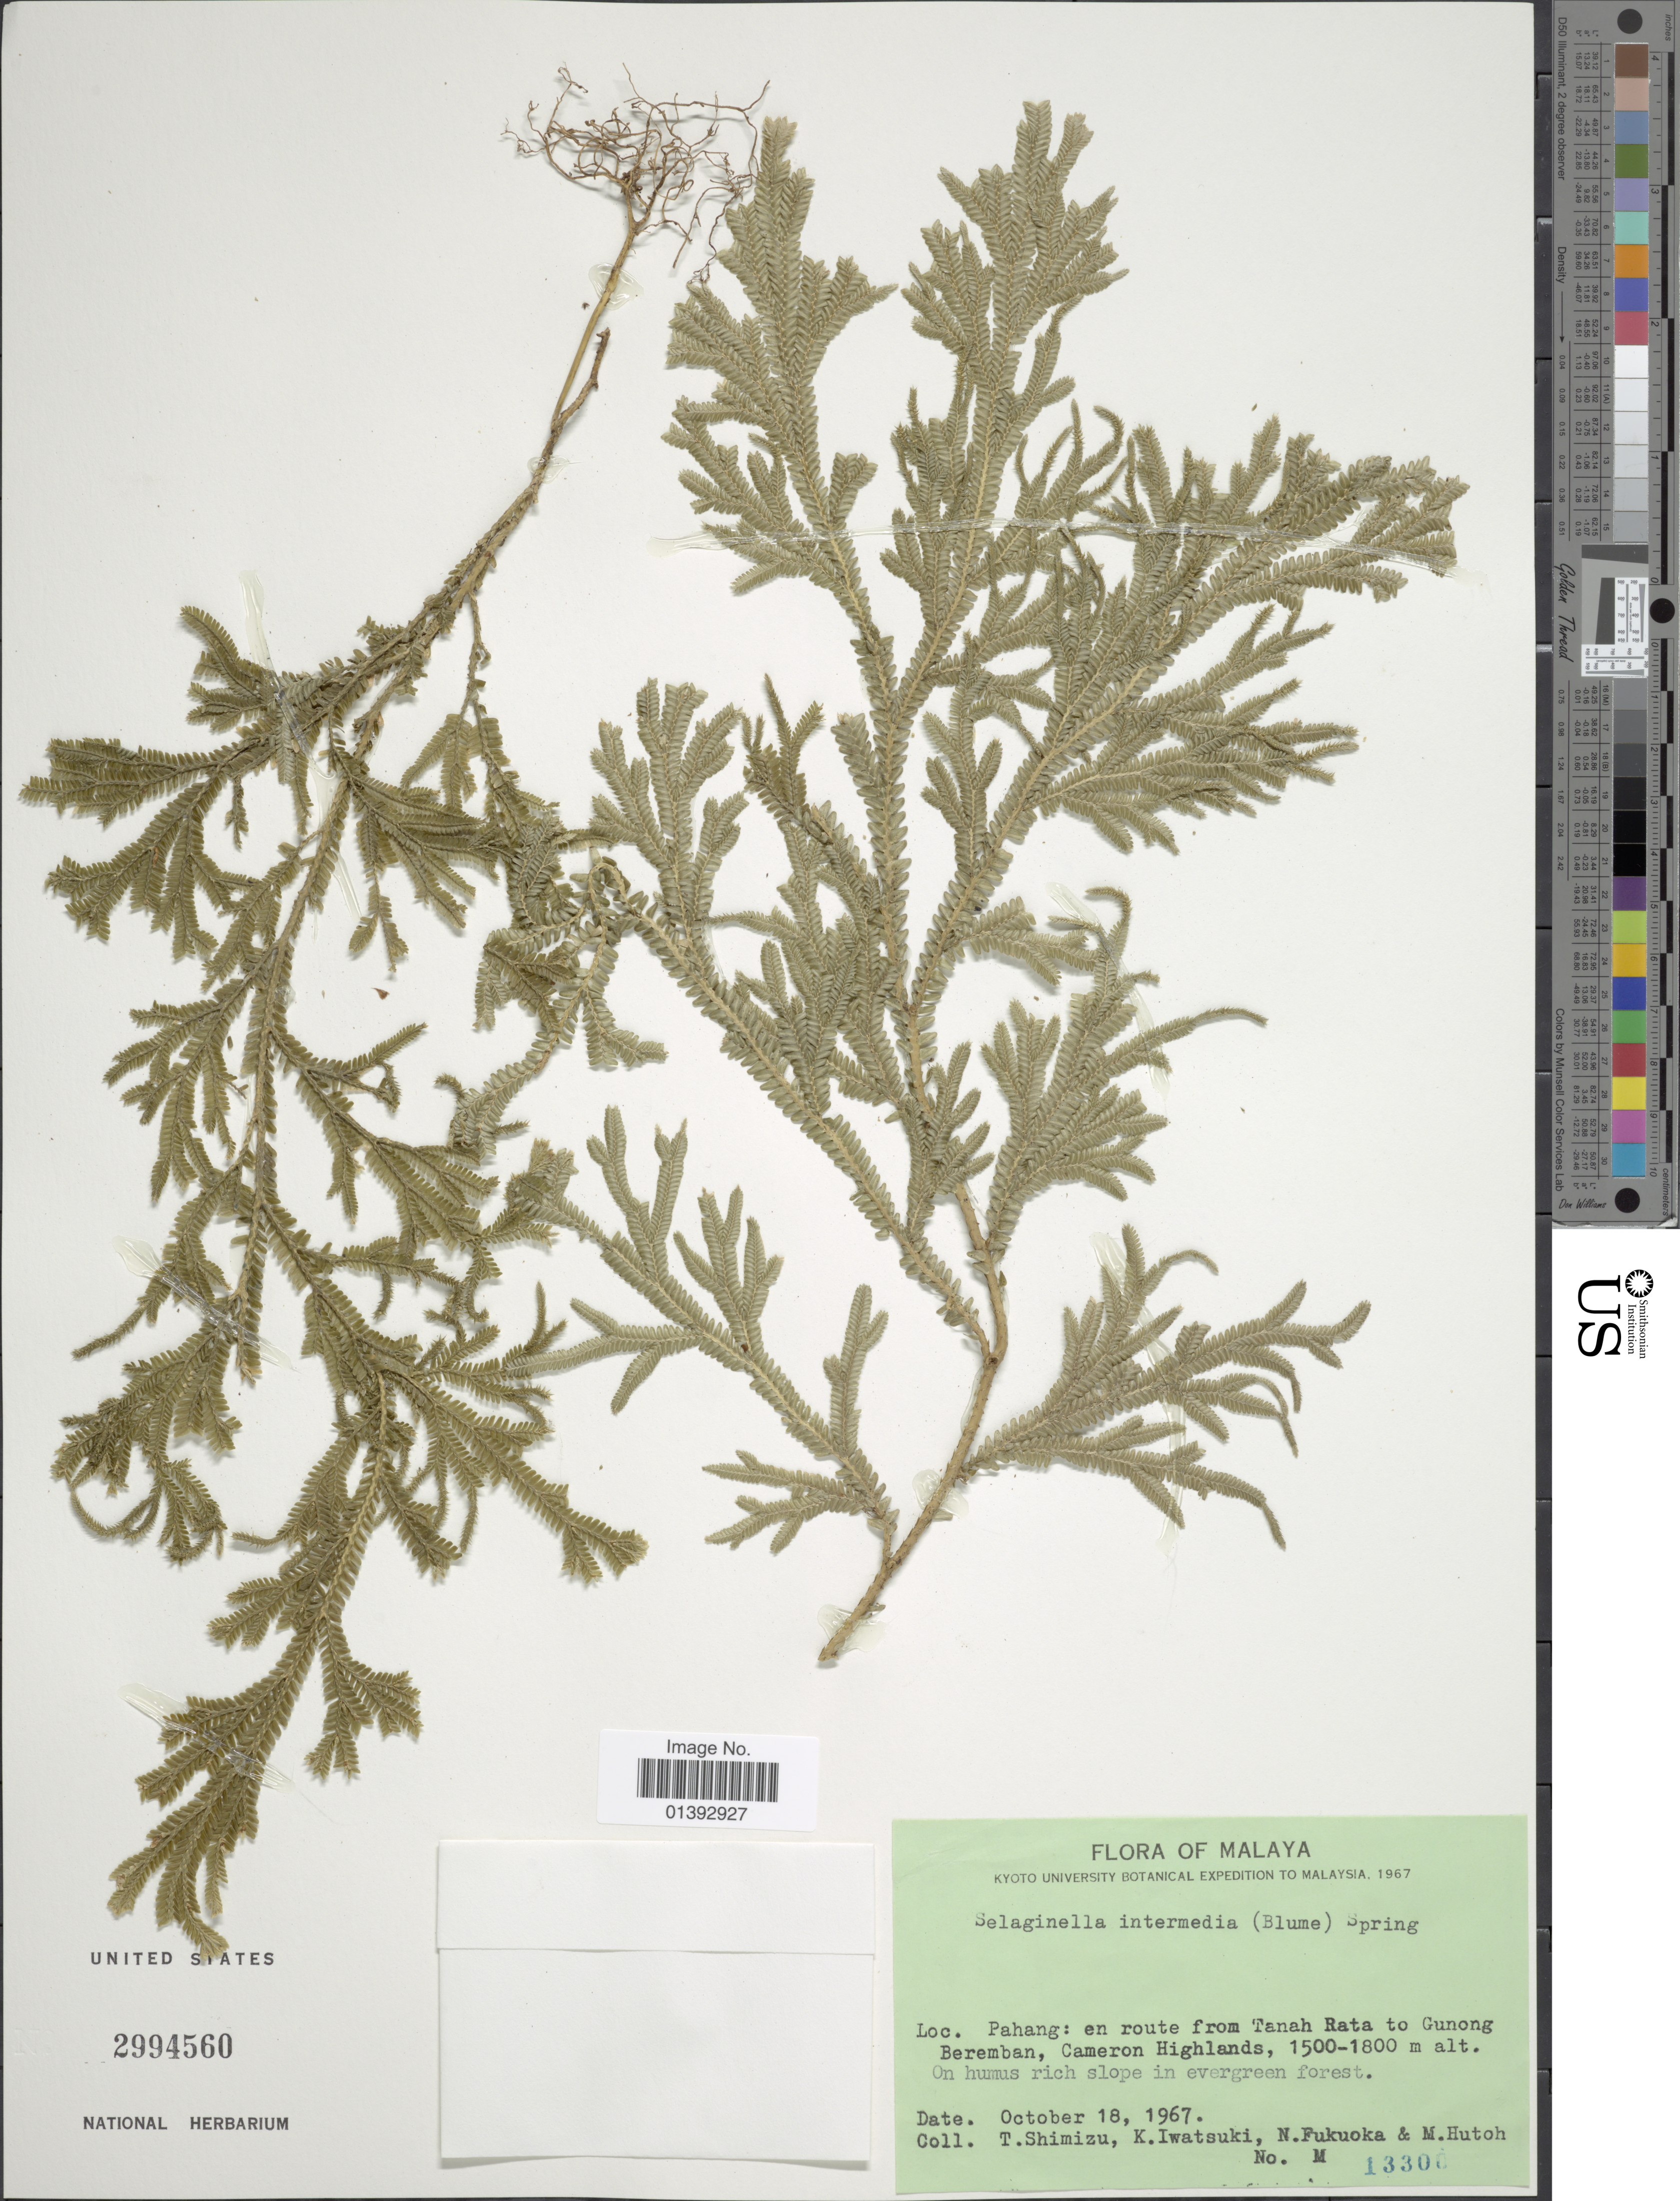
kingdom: Plantae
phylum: Tracheophyta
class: Lycopodiopsida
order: Selaginellales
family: Selaginellaceae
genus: Selaginella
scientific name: Selaginella intermedia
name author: (Blume) Spring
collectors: T. Shimizu, K. Iwatsuki, N. Fukuoka & M. Hutoh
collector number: M13308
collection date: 1967-10-18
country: Malaysia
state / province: Pahang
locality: En route from Tanah Rata to Gunong Beremban, Cameron Highlands, on humus rich slope in evergreen forest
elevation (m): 1500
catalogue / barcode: US 2994560